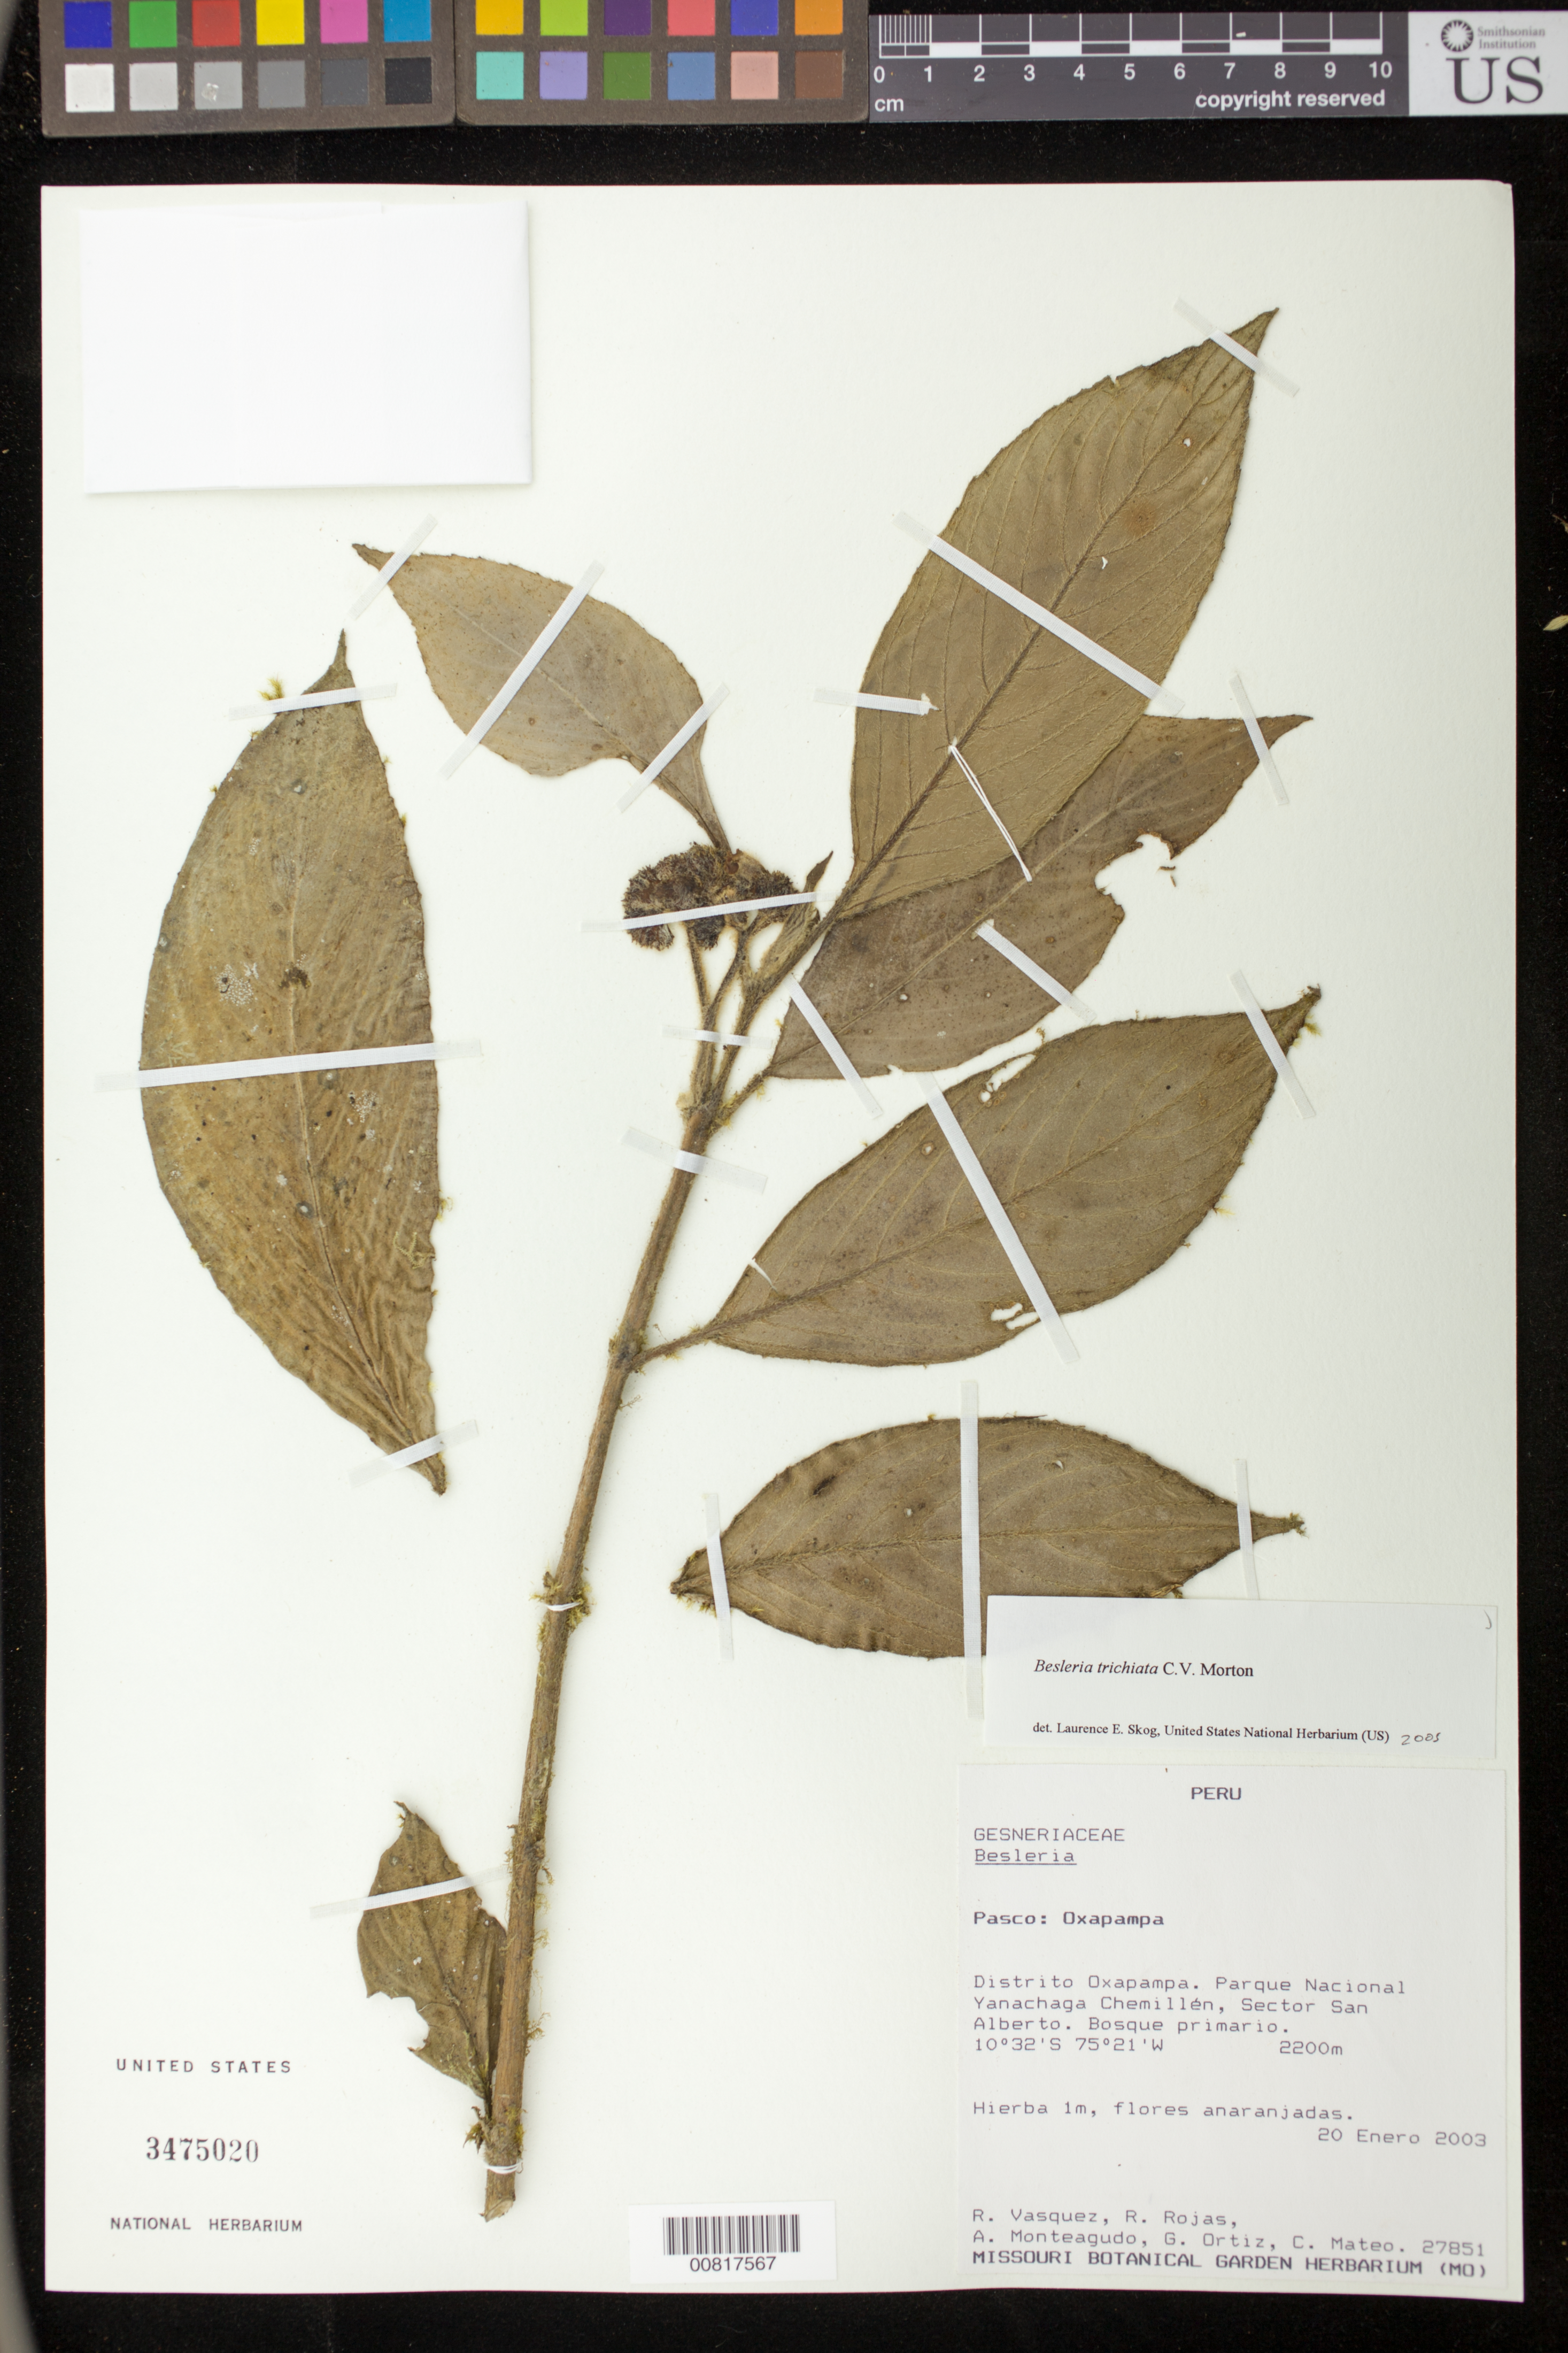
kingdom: Plantae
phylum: Tracheophyta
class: Magnoliopsida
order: Lamiales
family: Gesneriaceae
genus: Besleria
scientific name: Besleria trichiata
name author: C.V. Morton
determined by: Skog, Laurence E.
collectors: R. Vásquez, R. Rojas, A. Monteagudo, G. Ortiz & C. Mateo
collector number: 27851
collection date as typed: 20 Jan 2003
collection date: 2003-01-20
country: Peru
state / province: Pasco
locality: Pasco: Oxapampa. Distrito Oxapampa. Parque Nacional Yanachaga Chemillén, Sector San Alberto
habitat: Bosque primario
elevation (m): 2200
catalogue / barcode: US 3475020